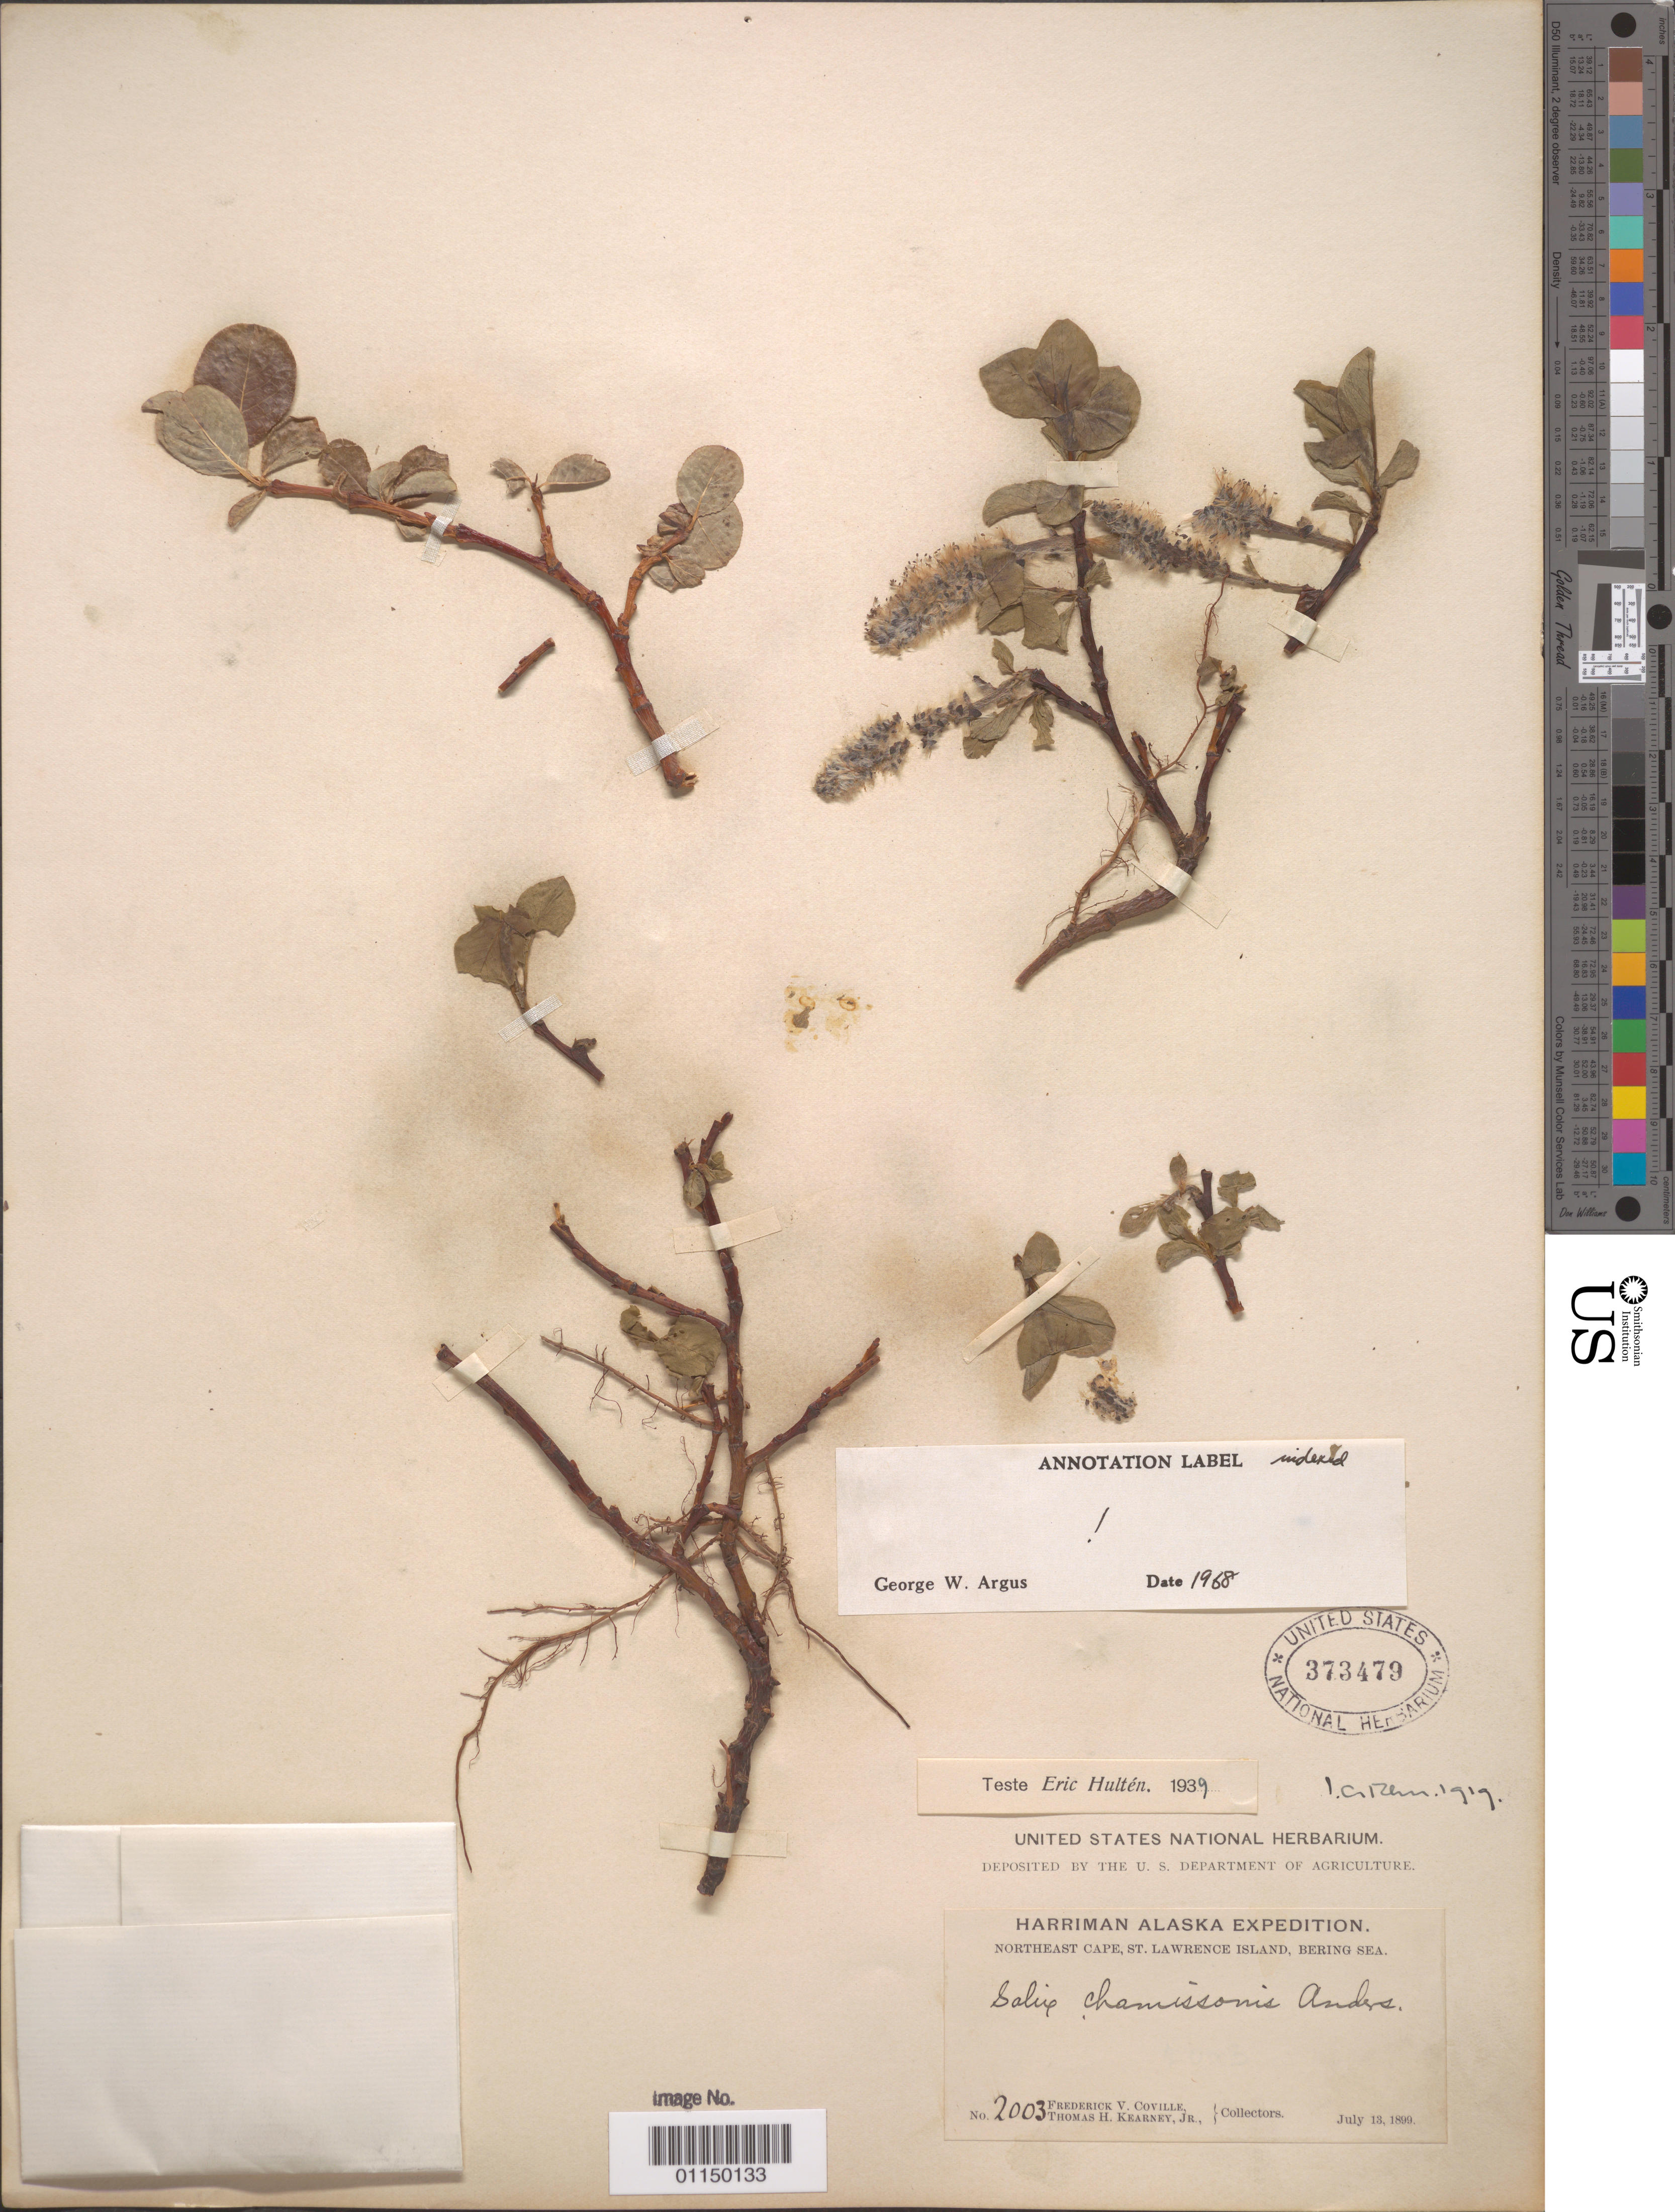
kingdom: Plantae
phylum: Tracheophyta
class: Magnoliopsida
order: Malpighiales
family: Salicaceae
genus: Salix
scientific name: Salix chamissonis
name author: Andersson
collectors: F. V. Coville & T. H. Kearney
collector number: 2003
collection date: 1899-07-13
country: United States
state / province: Alaska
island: St. Lawrence Island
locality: Northeast Cape, St. Lawrence Island, Bering Sea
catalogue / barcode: US 373479